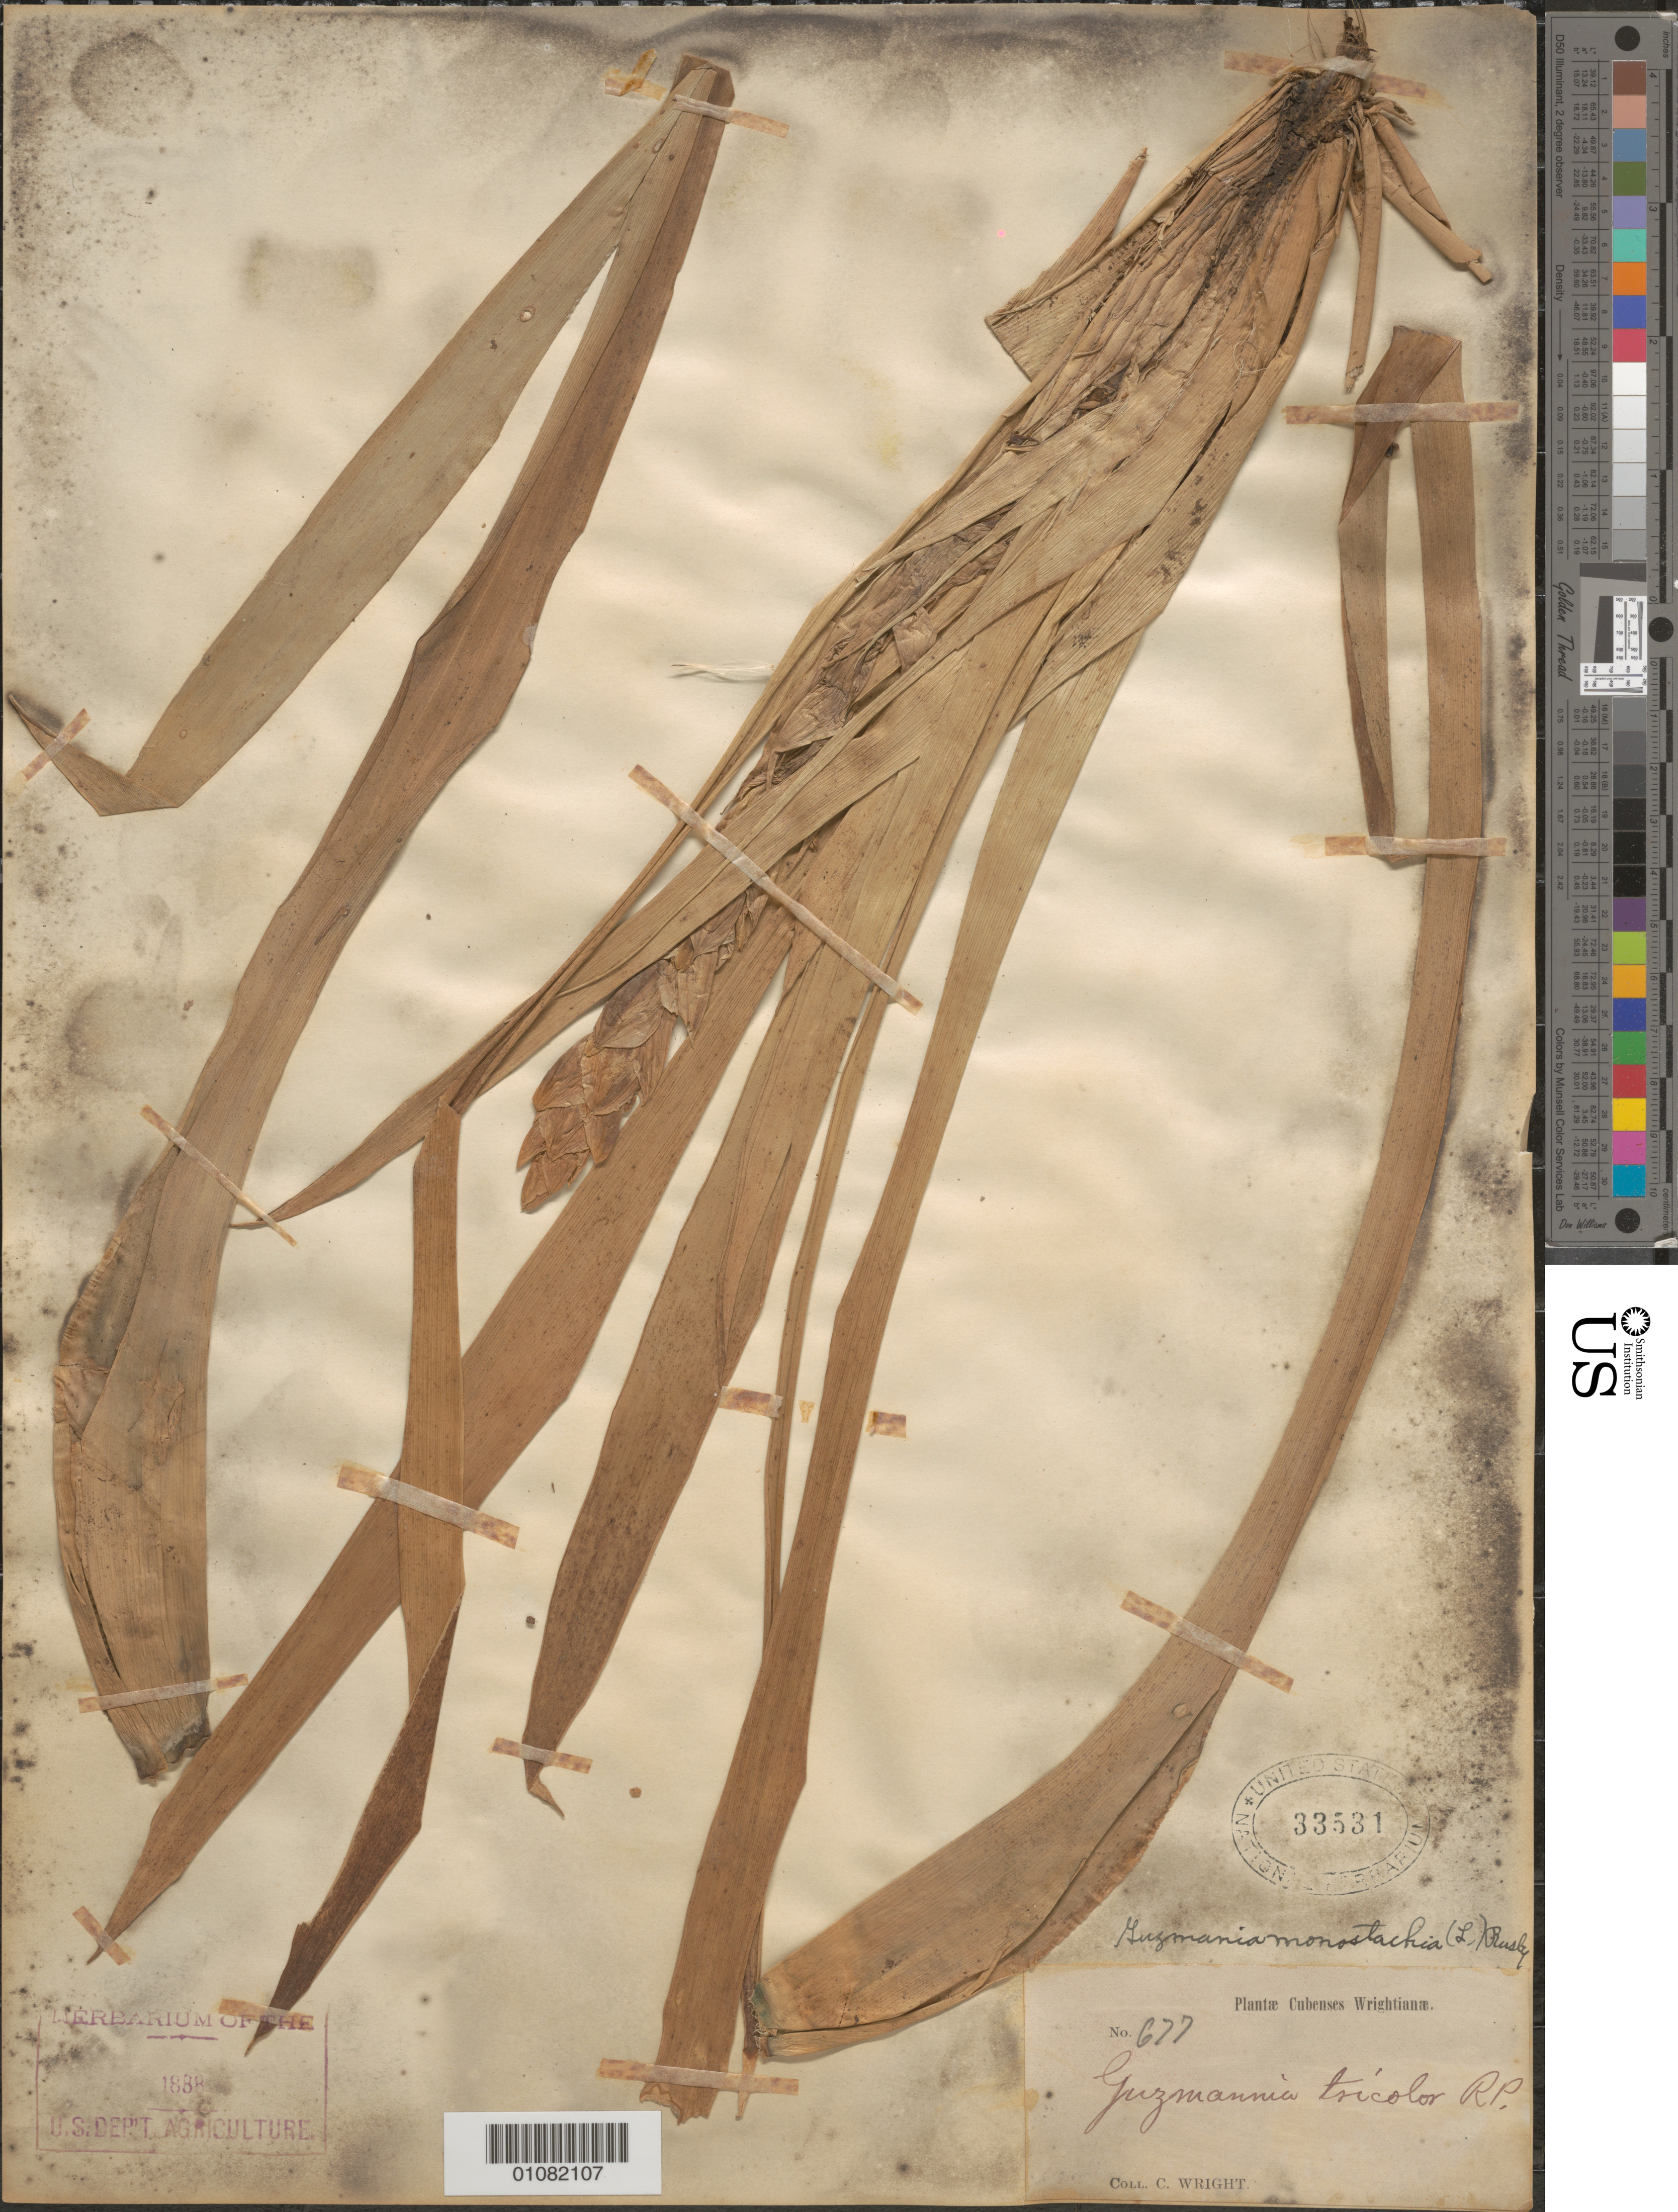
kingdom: Plantae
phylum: Tracheophyta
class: Liliopsida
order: Poales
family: Bromeliaceae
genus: Guzmania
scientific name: Guzmania monostachia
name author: (L.) Rusby ex Mez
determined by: Gouda, E. J.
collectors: C. Wright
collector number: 677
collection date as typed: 1800 to 1899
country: Cuba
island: Cuba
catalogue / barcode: US 33531